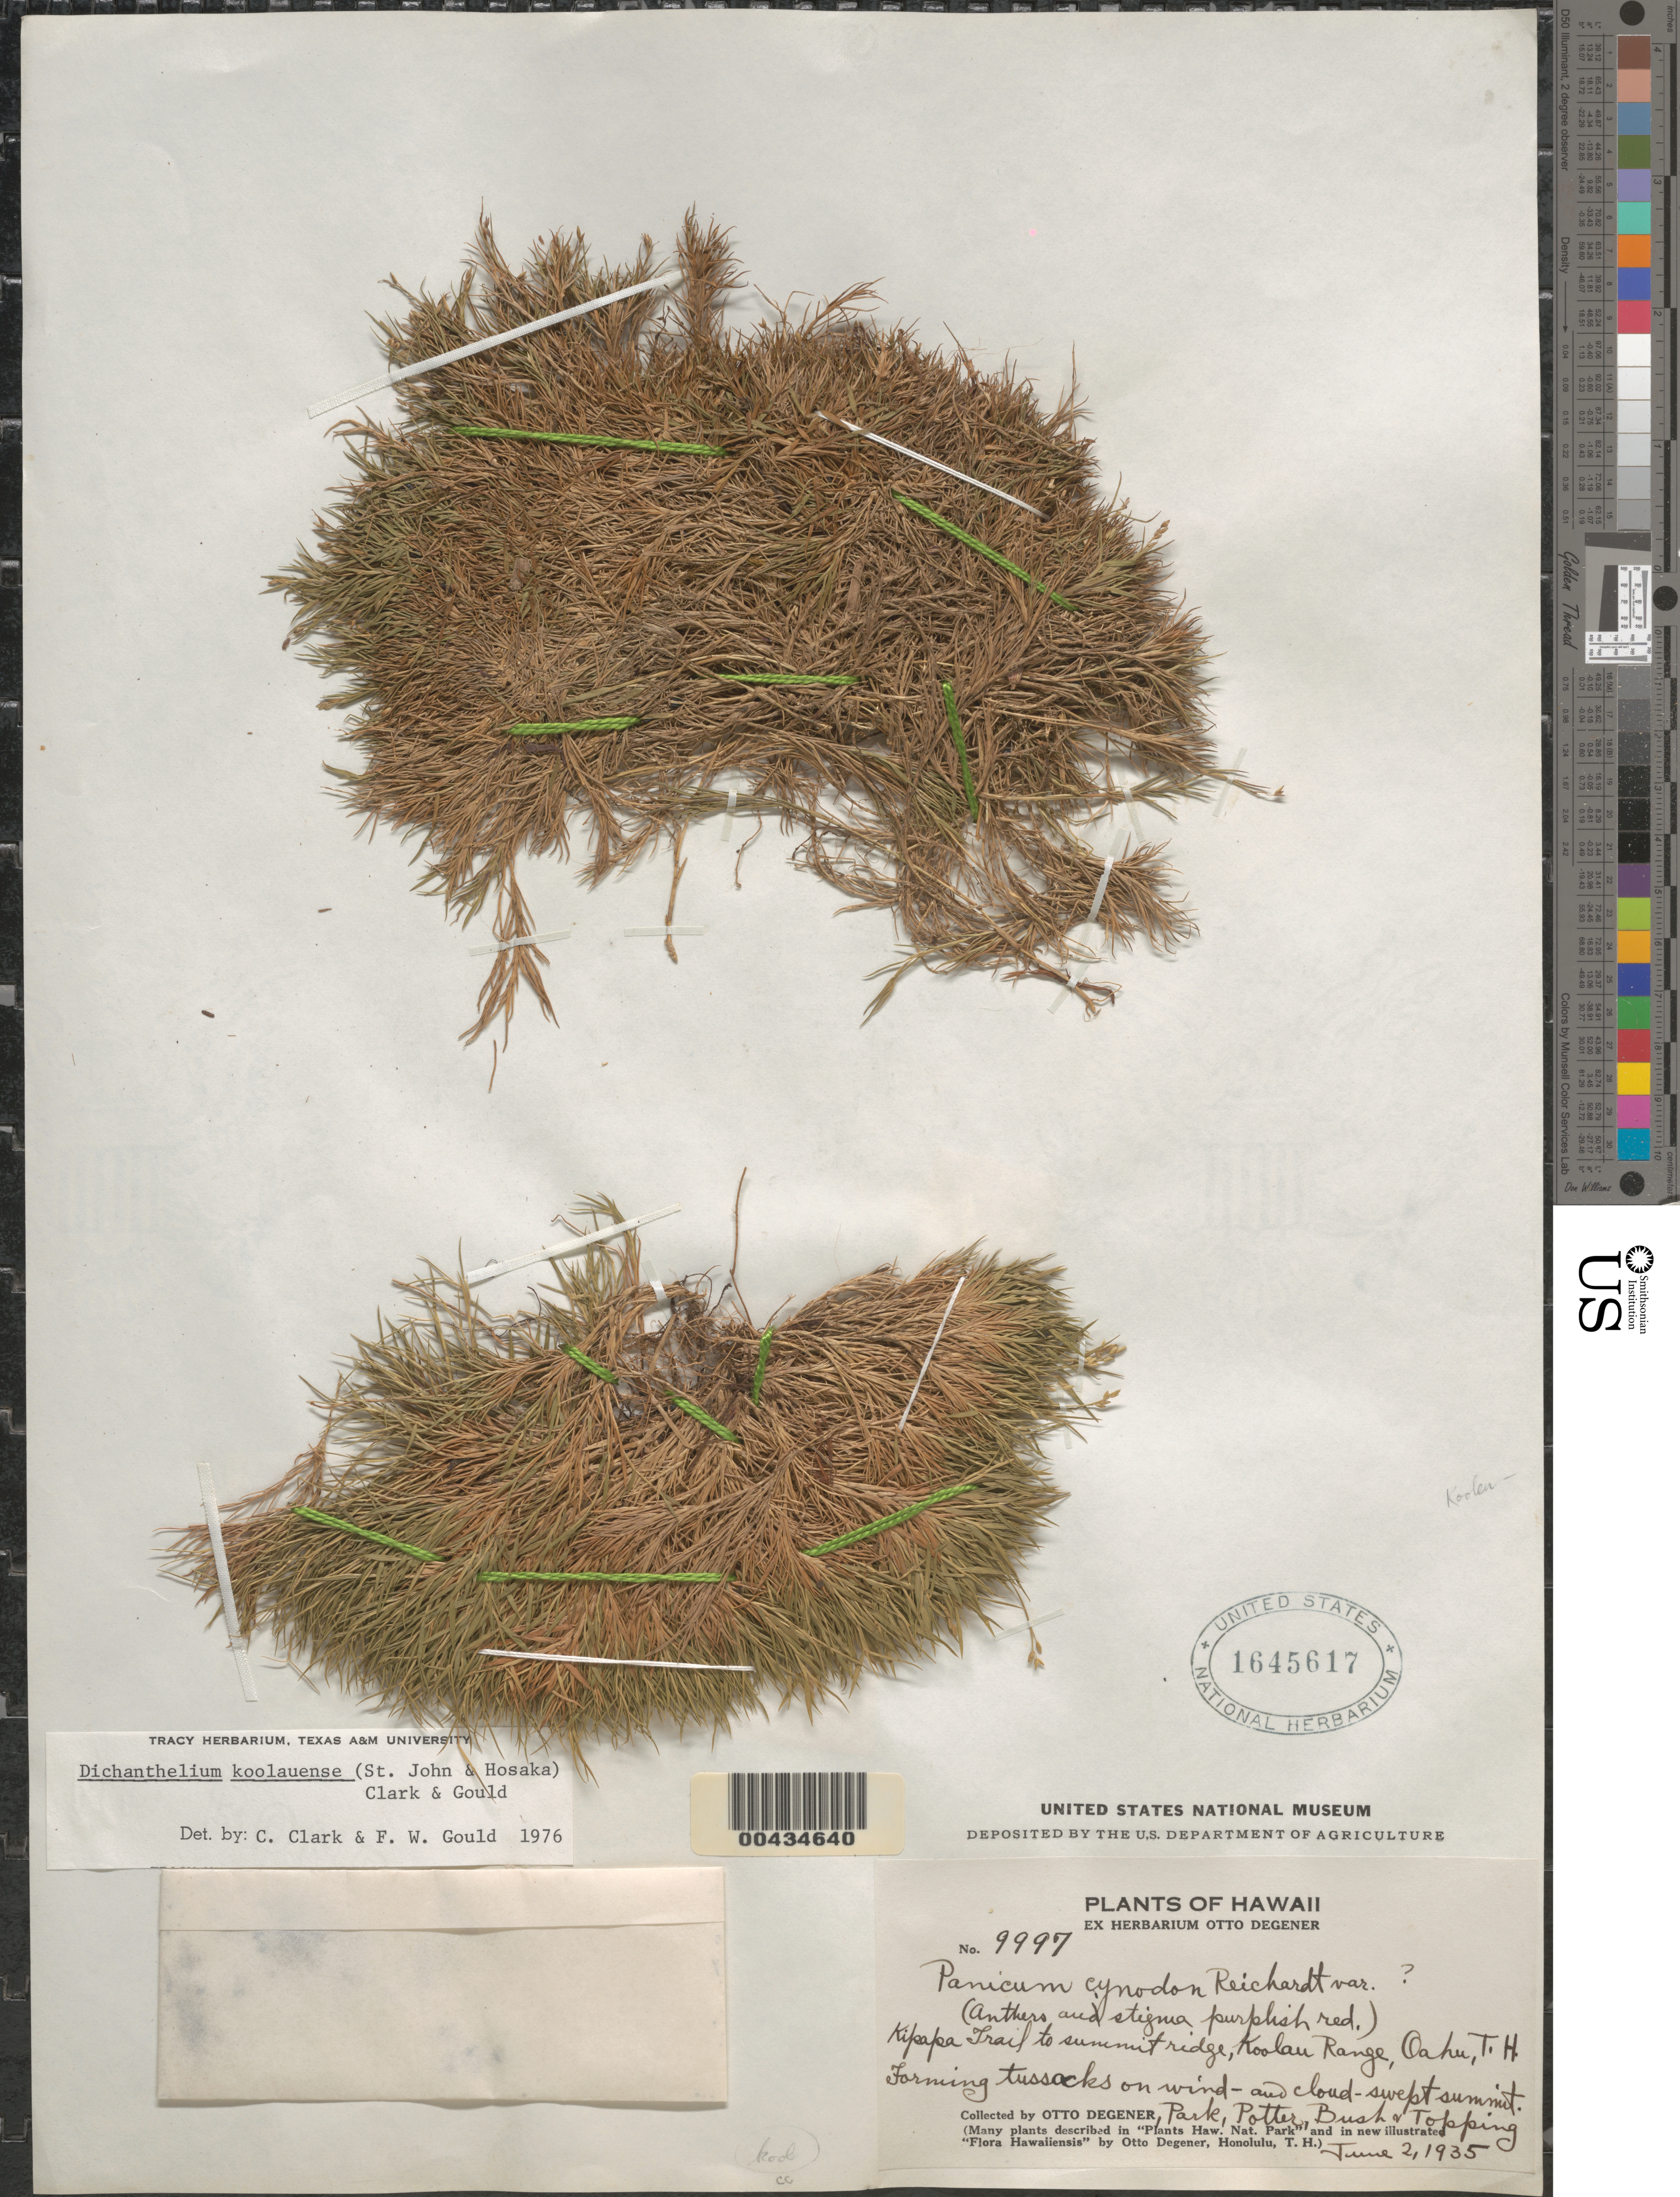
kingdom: Plantae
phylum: Tracheophyta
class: Liliopsida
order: Poales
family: Poaceae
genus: Dichanthelium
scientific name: Dichanthelium koolauense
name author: (H. St. John & Hosaka) C.A. Clark & Gould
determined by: Clark, C. A.; Gould, F. W.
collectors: O. Degener, Park, Potter, B. F. Bush & D. L. Topping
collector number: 9997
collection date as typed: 2 Jun 1935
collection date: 1935-06-02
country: United States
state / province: Hawaii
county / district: Honolulu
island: Oahu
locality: Kipapa Trail to summit ridge, Koolau Range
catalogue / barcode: US 1645617